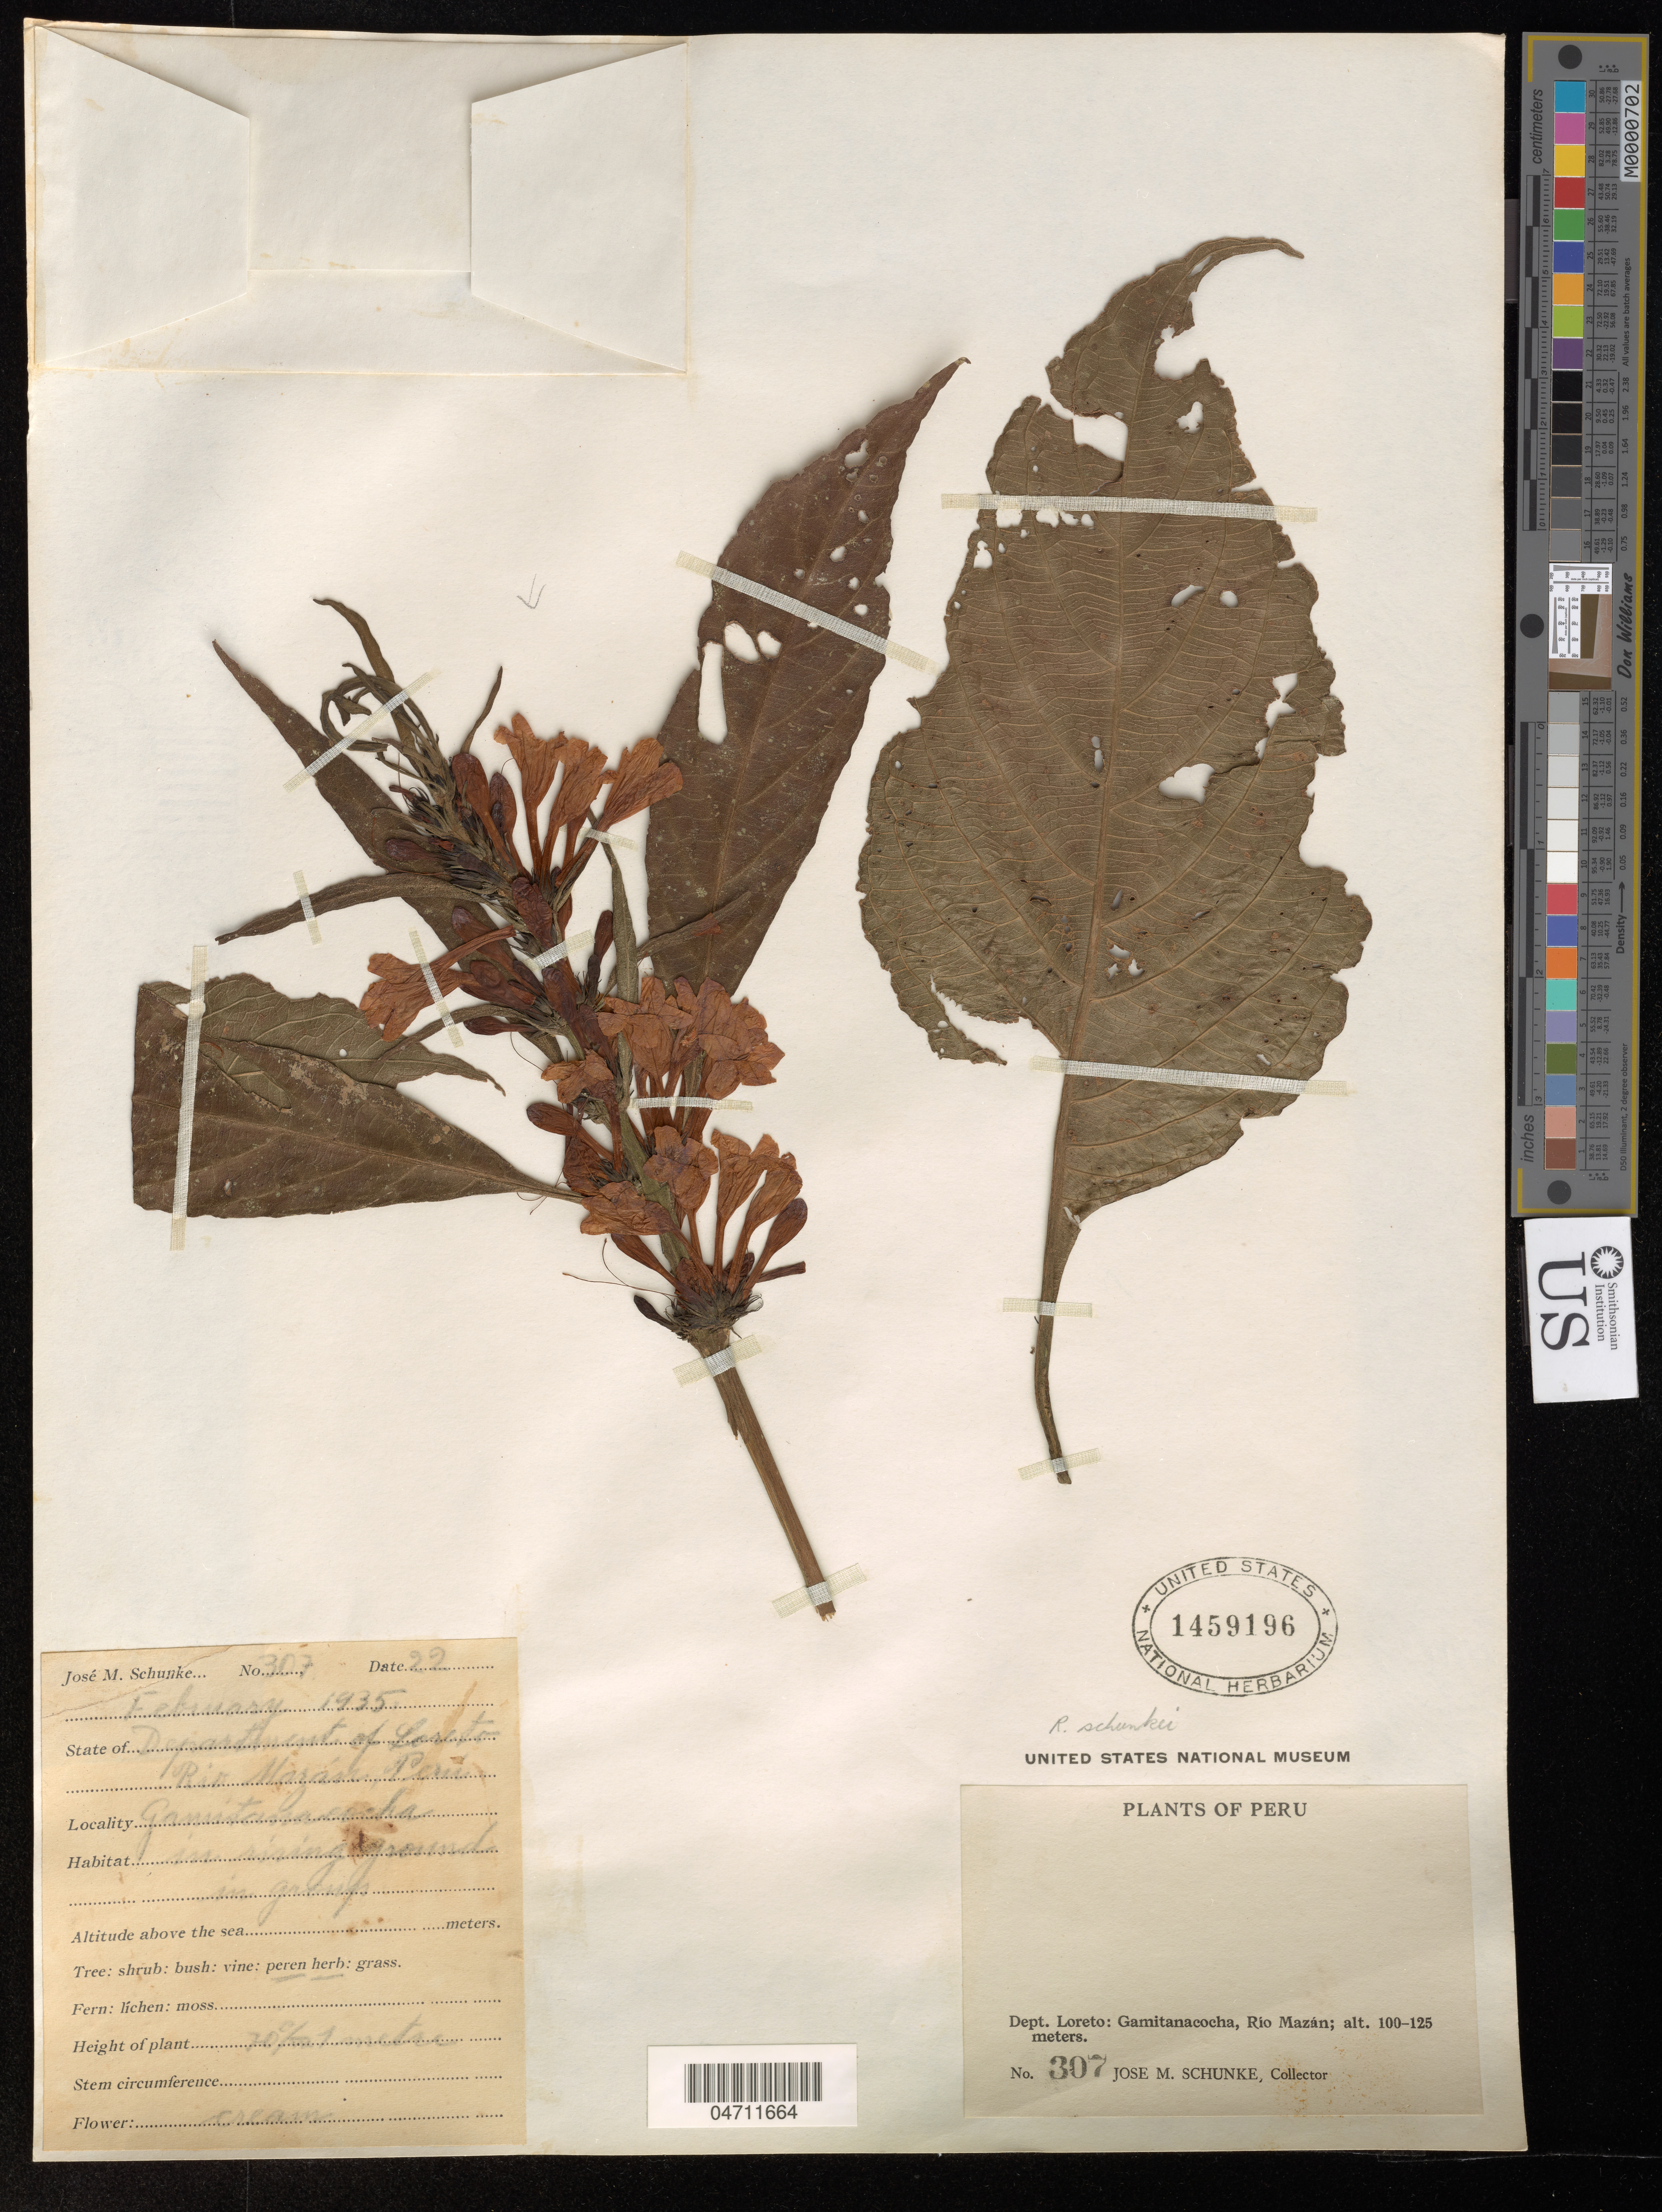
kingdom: Plantae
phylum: Tracheophyta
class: Magnoliopsida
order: Lamiales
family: Acanthaceae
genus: Ruellia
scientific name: Ruellia sp.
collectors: J. M. Schunke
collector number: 307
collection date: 1935-02-22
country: Peru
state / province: Loreto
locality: Gamitana Cocha, Rio Mazán.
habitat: In rising ground, in groups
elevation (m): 100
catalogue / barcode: US 1459196